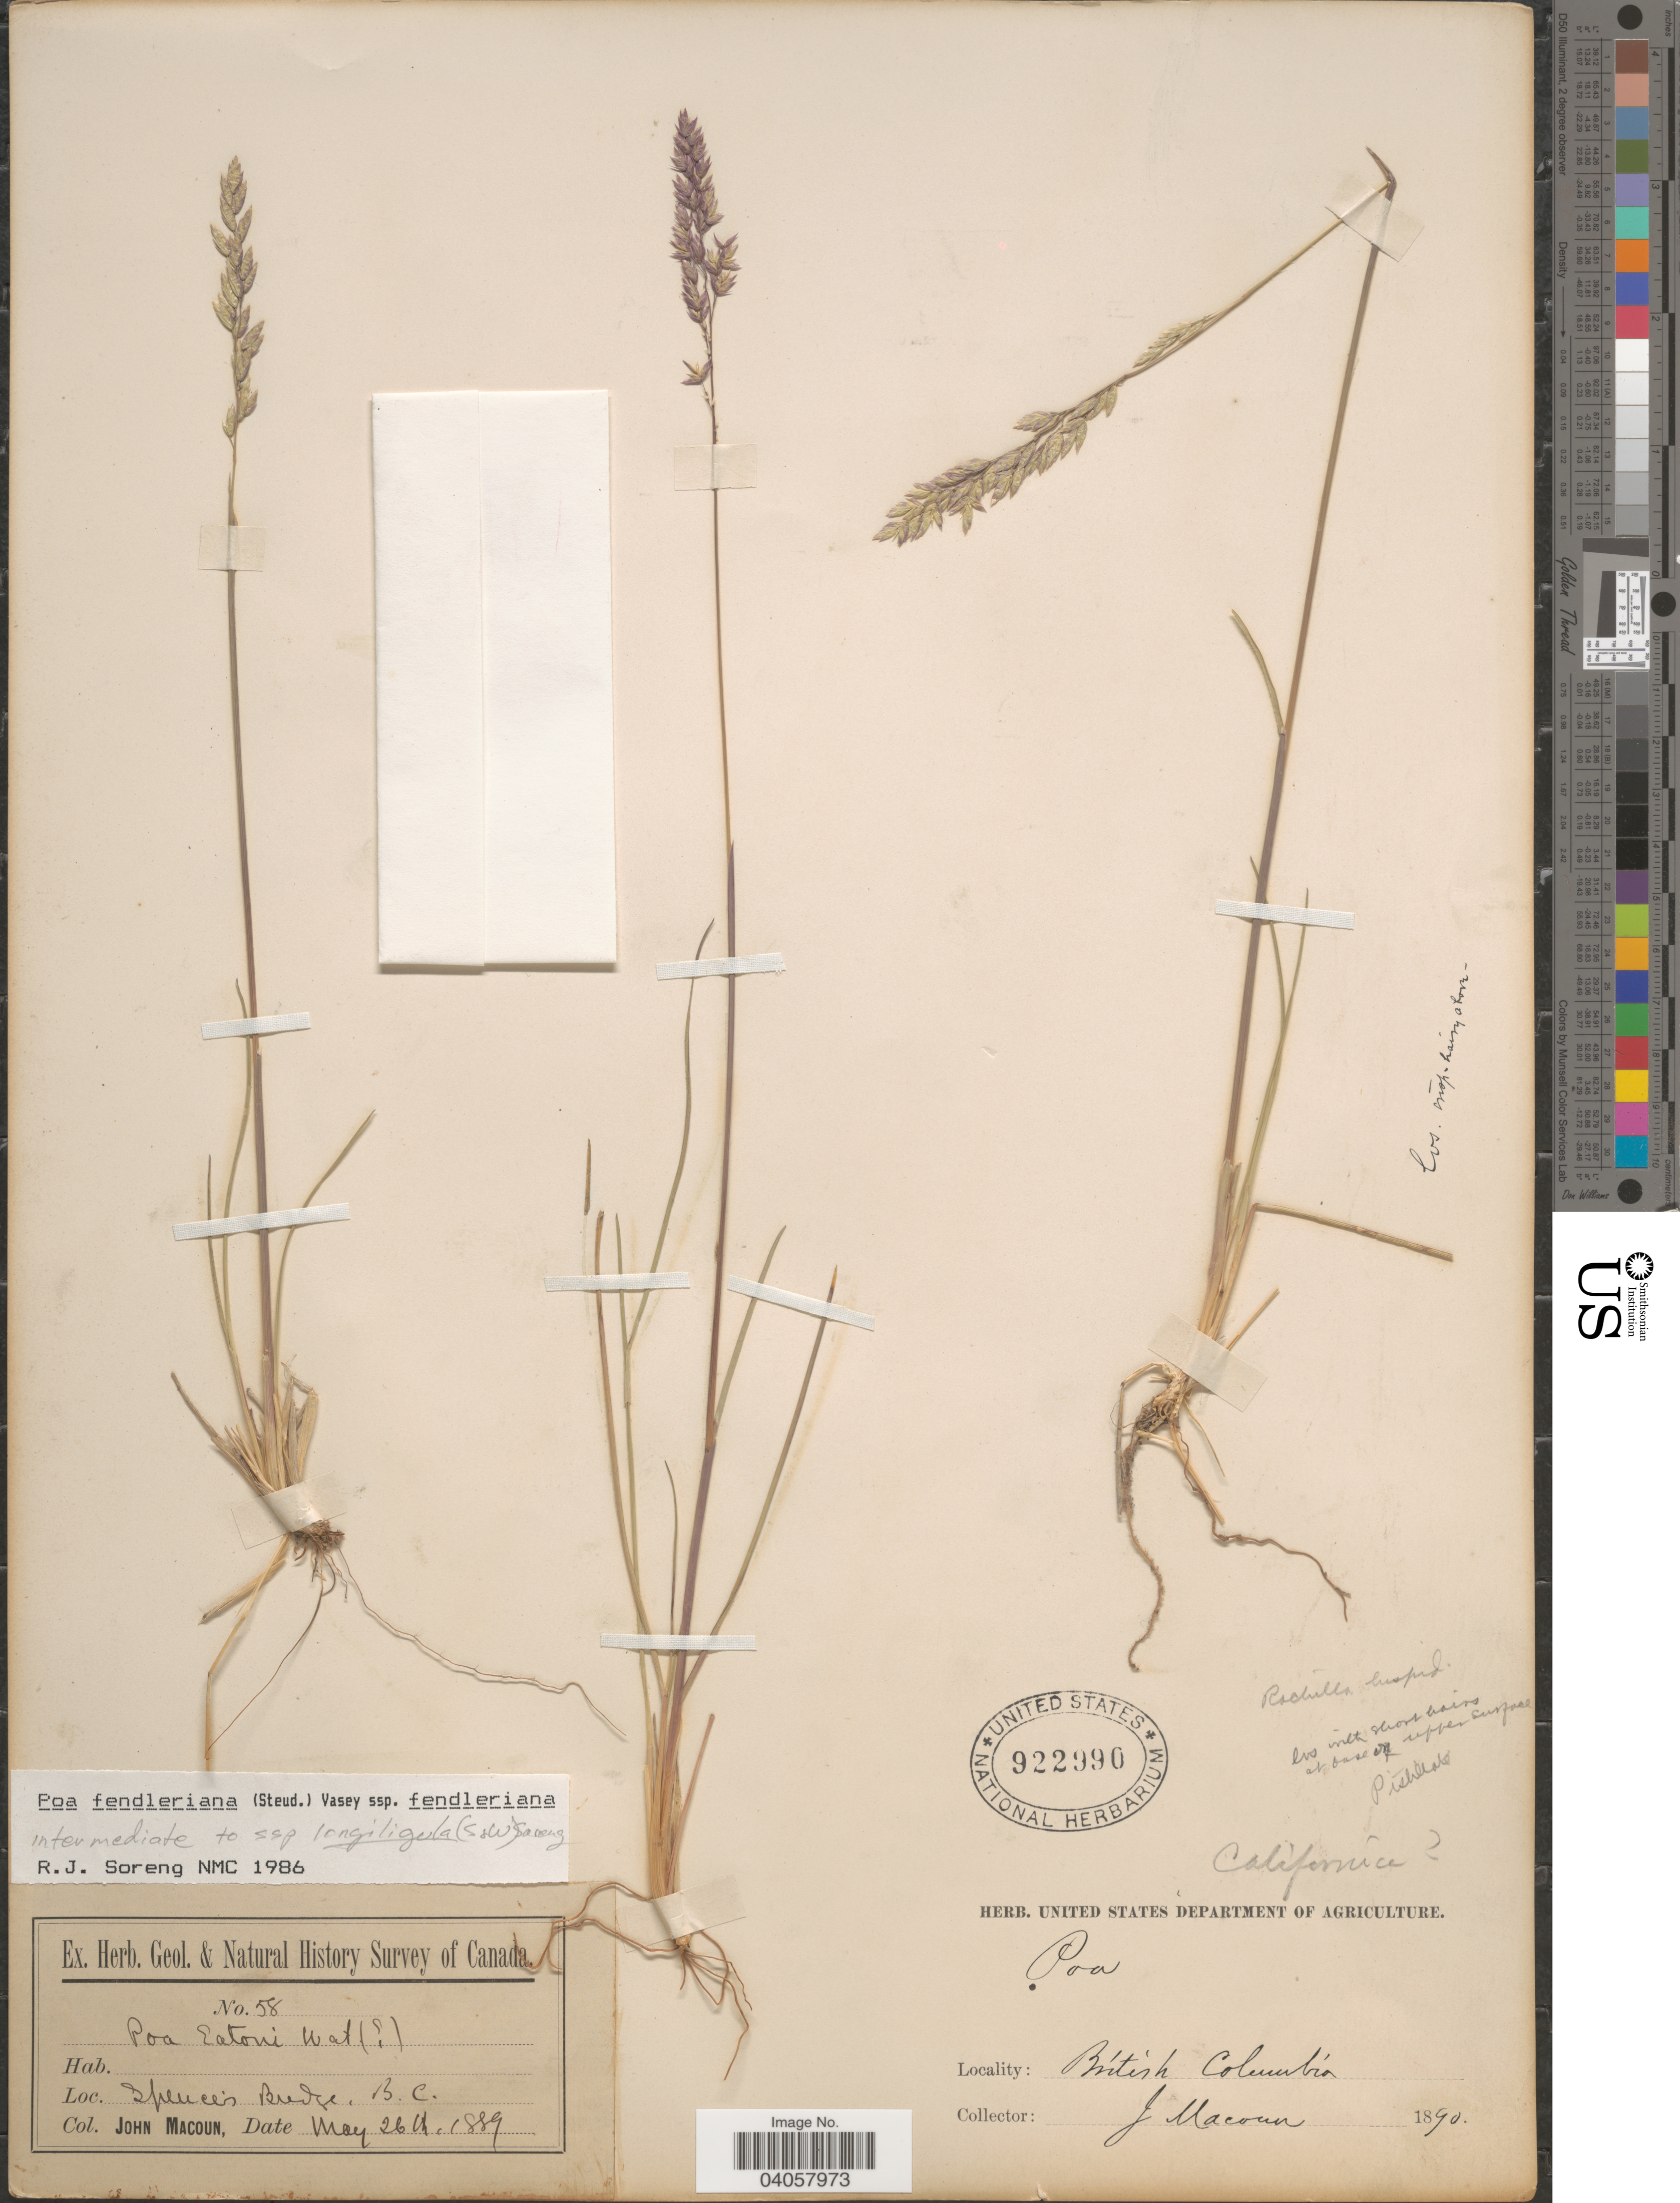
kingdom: Plantae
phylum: Tracheophyta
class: Liliopsida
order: Poales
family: Poaceae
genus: Poa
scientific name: Poa fendleriana subsp. longiligula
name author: (Scribn. & T.A. Williams) Soreng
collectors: J. Macoun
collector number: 58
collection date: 1889-05-26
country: Canada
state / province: British Columbia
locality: Spencer Bridge.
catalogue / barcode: US 922990